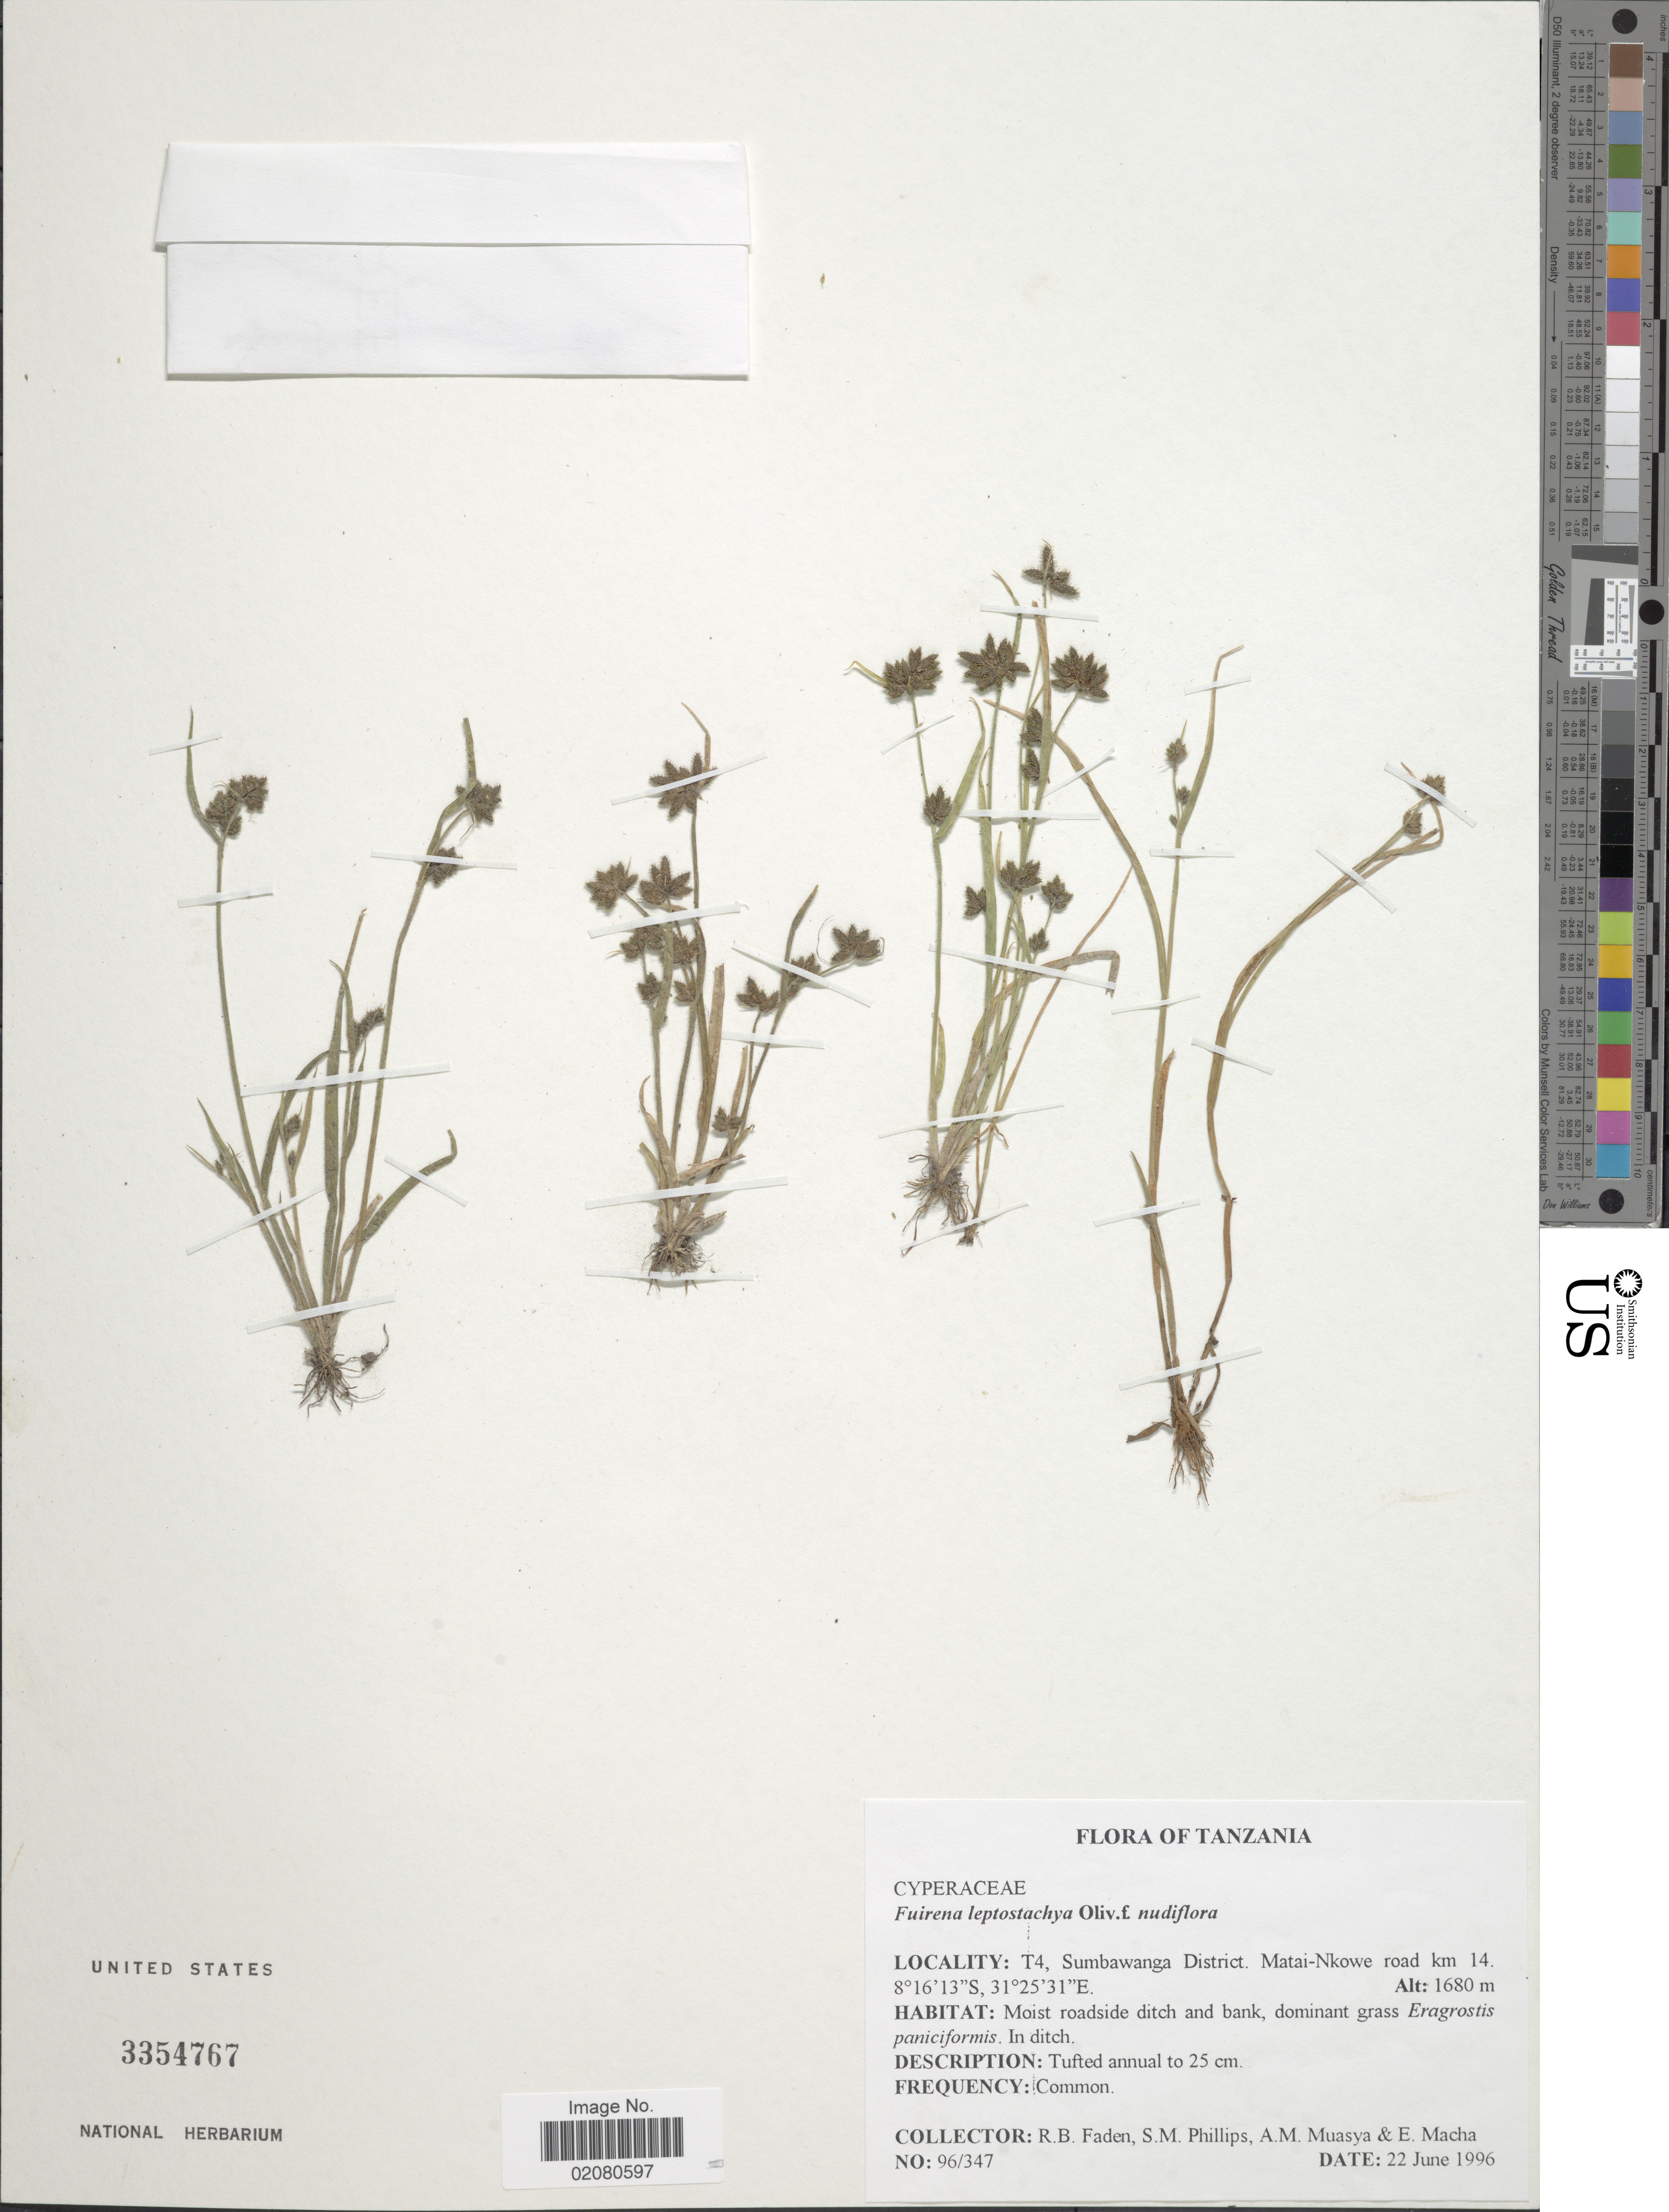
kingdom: Plantae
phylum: Tracheophyta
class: Liliopsida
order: Poales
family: Cyperaceae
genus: Fuirena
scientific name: Fuirena leptostachya f. nudiflora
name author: Lye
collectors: R. B. Faden, S. M. Phillips, A. Muasya & E. Macha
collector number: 96/347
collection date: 1996-06-22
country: Tanzania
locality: Tanzania, T4 Sumbawanga District. Matai-Nkowe road km 14.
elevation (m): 1680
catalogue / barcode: US 3354767